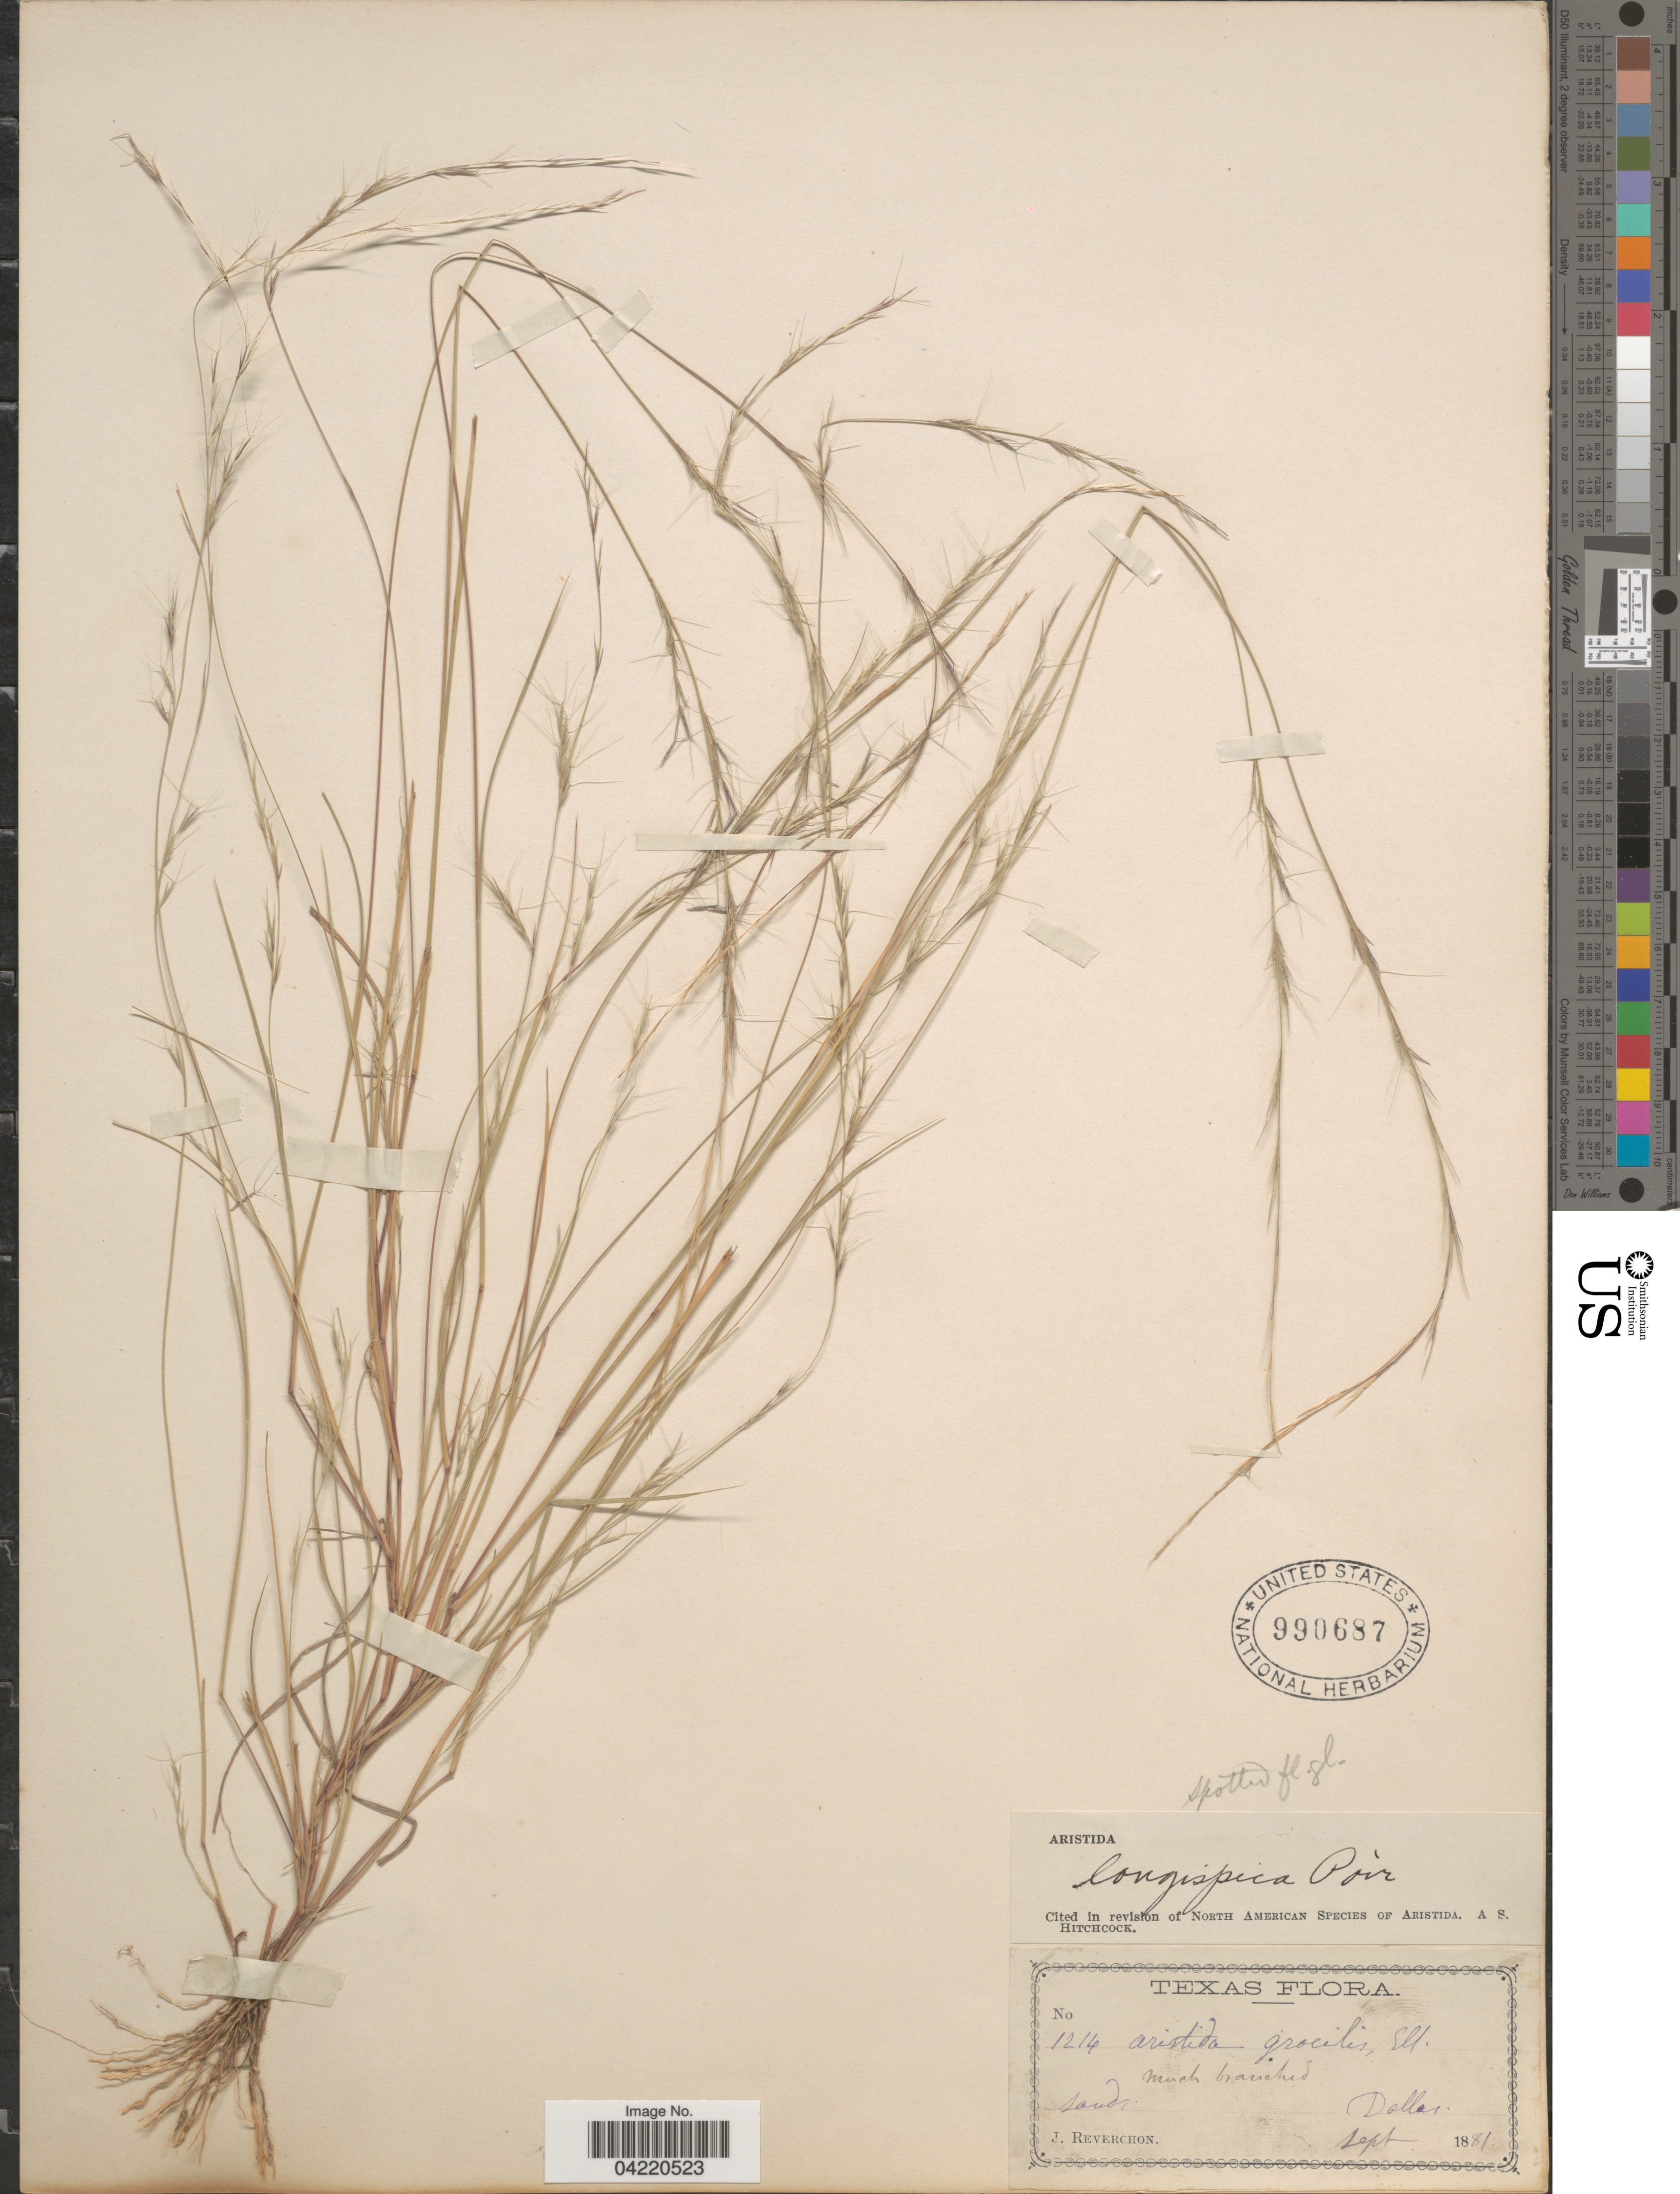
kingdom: Plantae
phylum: Tracheophyta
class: Liliopsida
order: Poales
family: Poaceae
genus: Aristida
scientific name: Aristida longespica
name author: Poir.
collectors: J. Reverchon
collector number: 1214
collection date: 1881-09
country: United States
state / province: Texas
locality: Dallas.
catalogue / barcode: US 990687